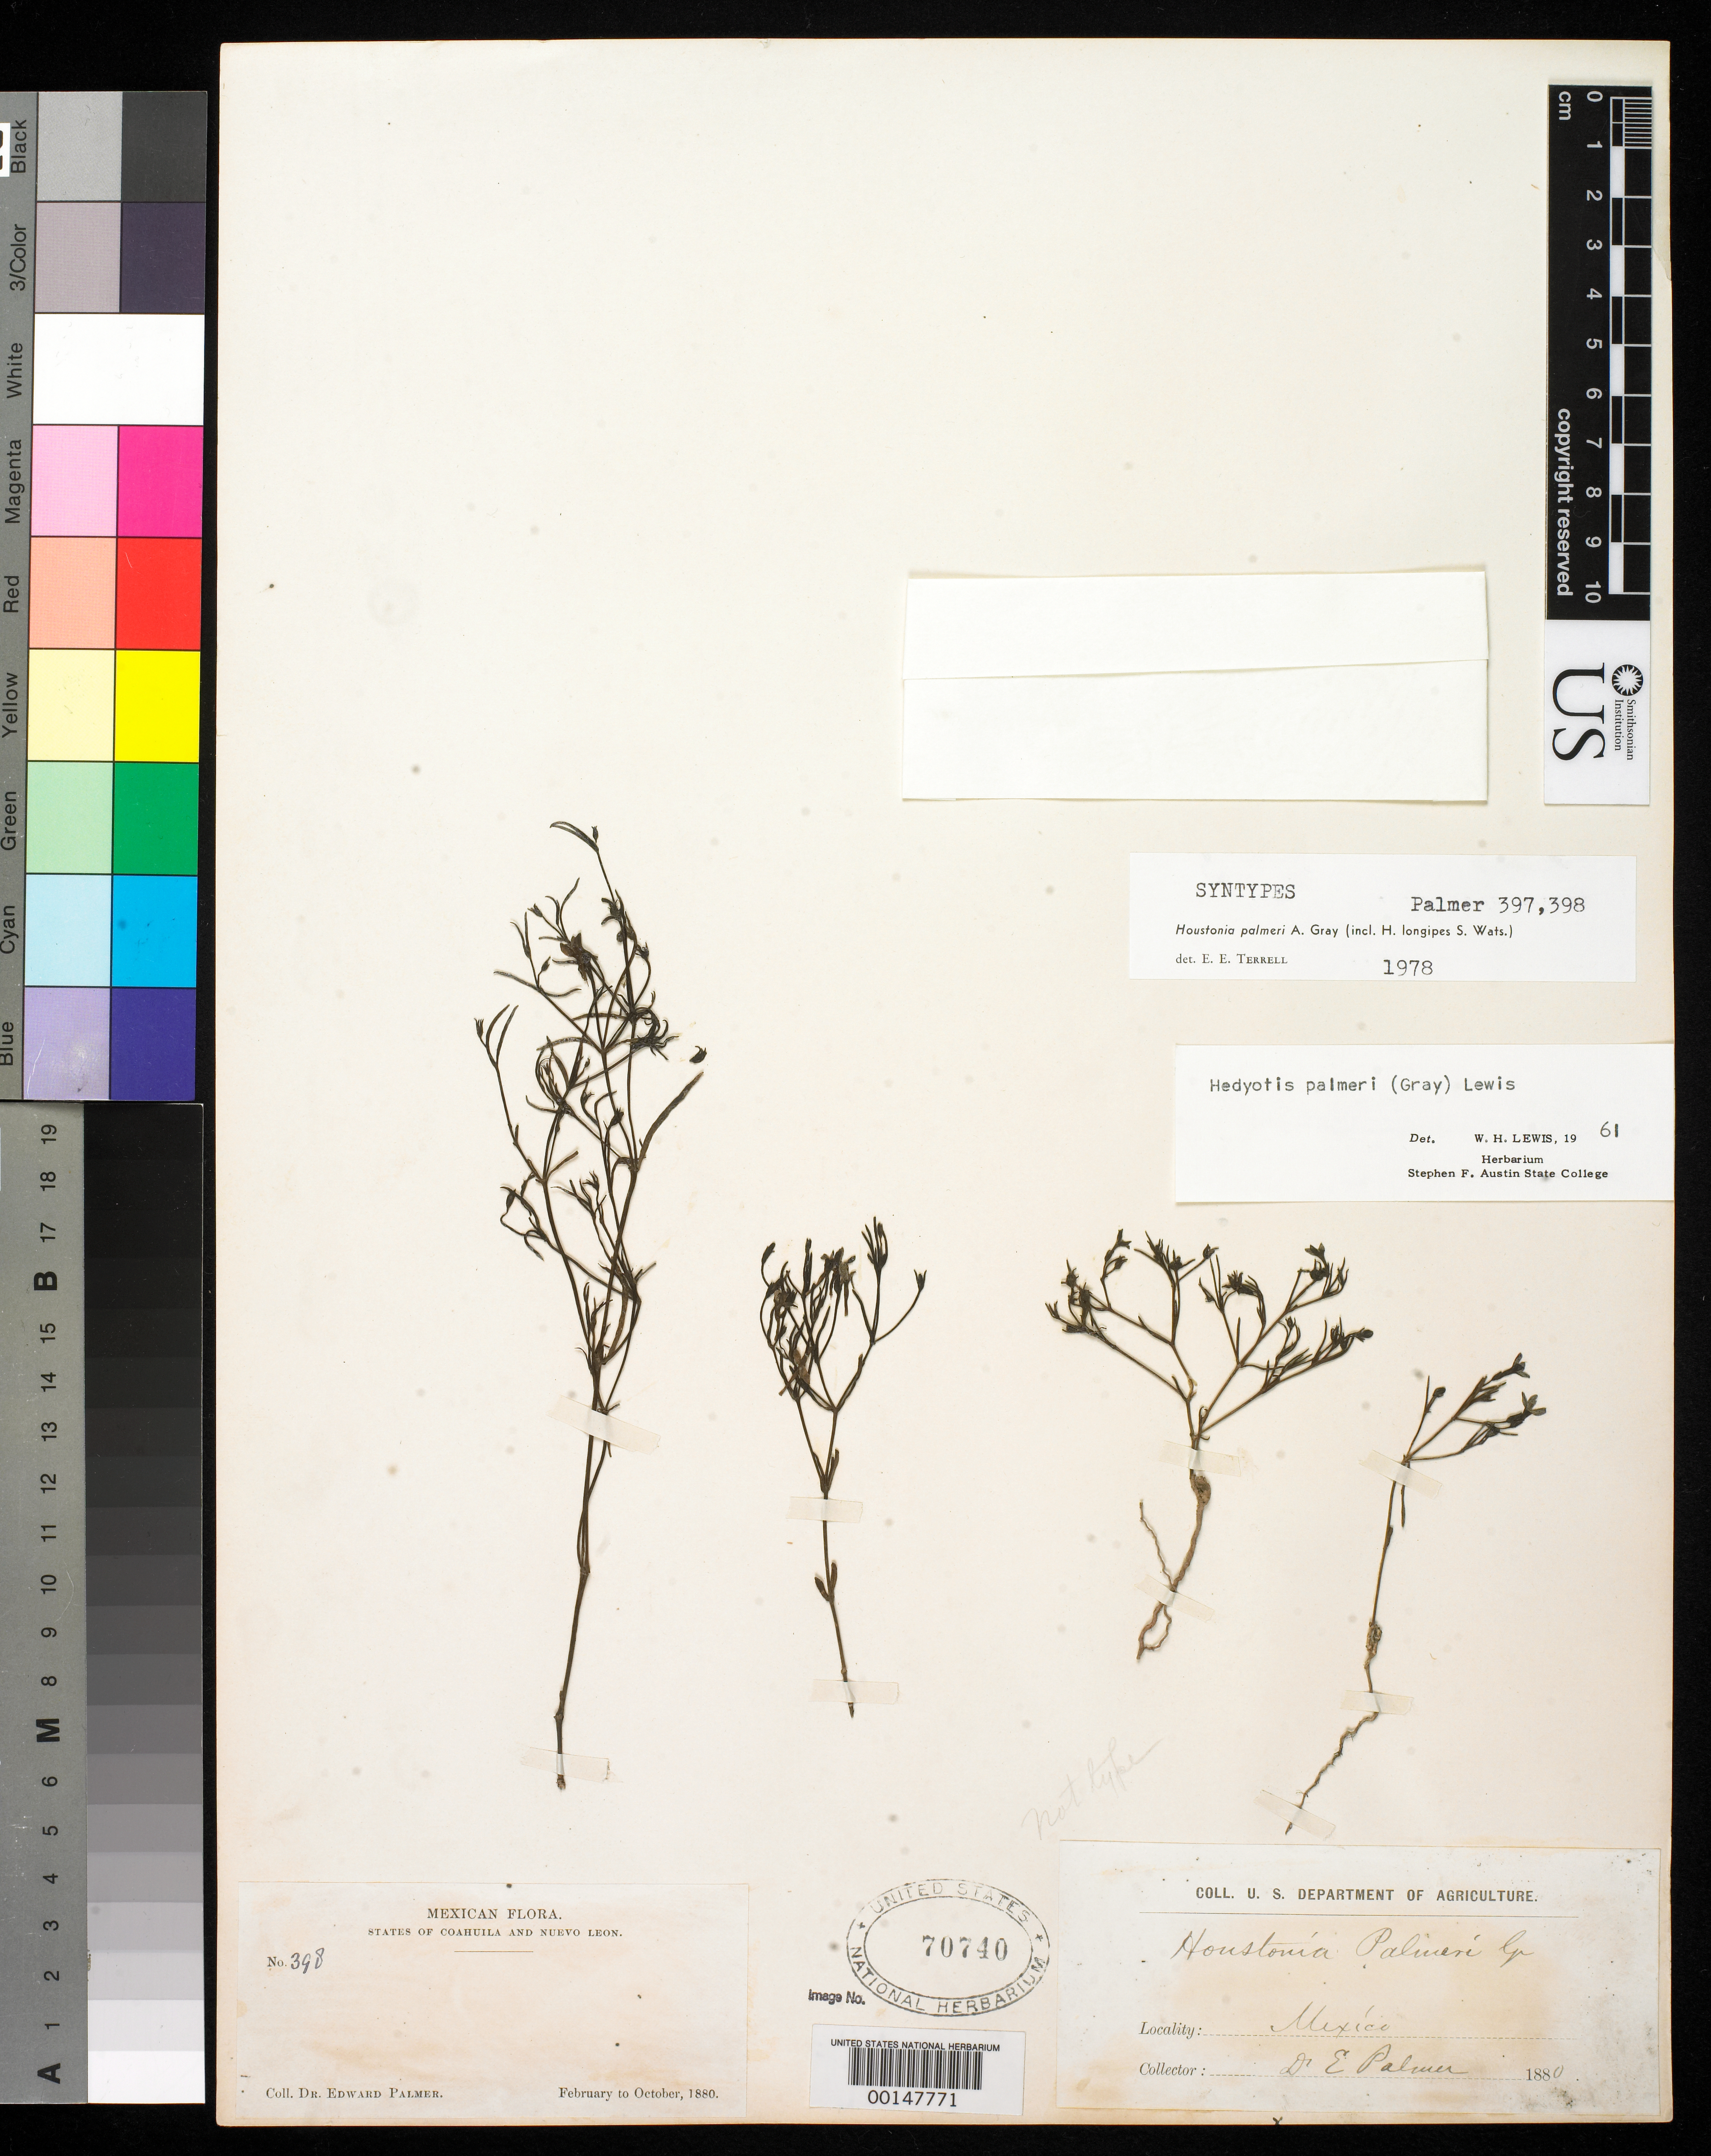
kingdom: Plantae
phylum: Tracheophyta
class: Magnoliopsida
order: Gentianales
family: Rubiaceae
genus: Houstonia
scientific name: Houstonia palmeri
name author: A. Gray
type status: Syntype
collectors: E. Palmer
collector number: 398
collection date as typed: Feb 1880 to -- Oct 1880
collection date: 1880-02/1880-10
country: Mexico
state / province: Coahuila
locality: S of Saltillo, Sierra Madre.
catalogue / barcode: US 70740